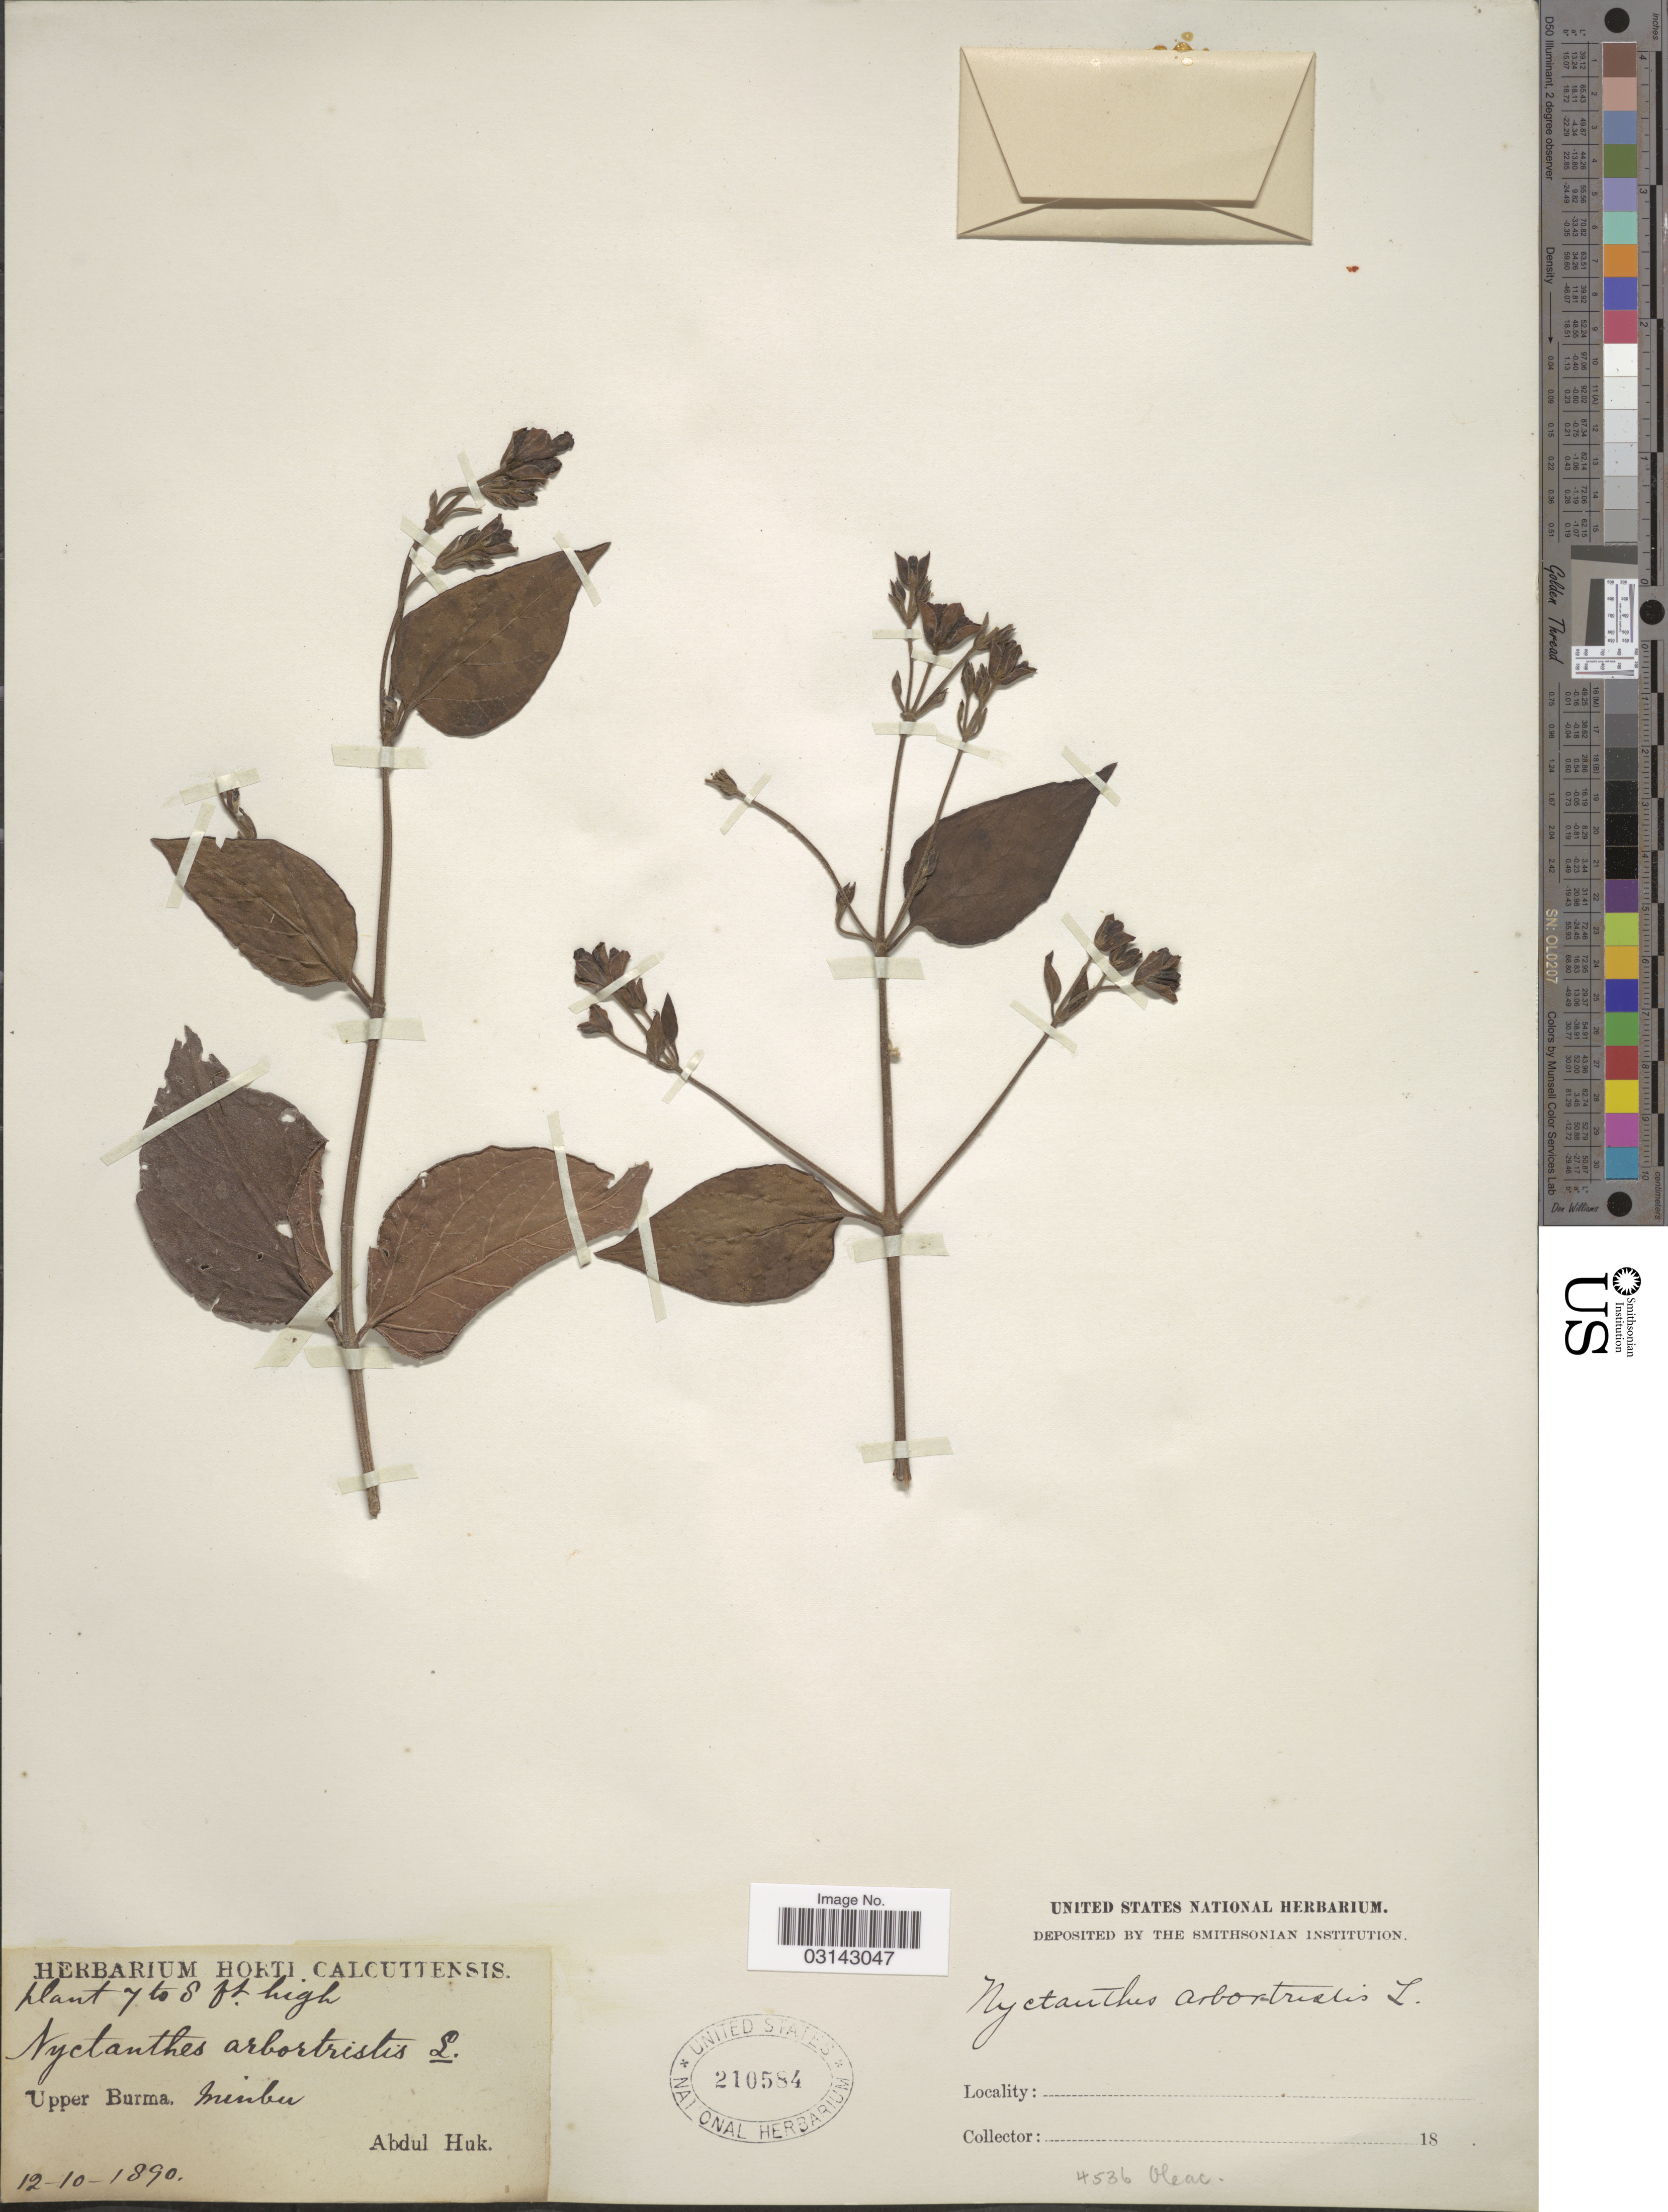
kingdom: Plantae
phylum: Tracheophyta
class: Magnoliopsida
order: Lamiales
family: Oleaceae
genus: Nyctanthes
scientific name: Nyctanthes arbor-tristis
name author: L.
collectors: A. Huk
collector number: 4536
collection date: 1890-10-12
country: Myanmar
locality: Upper Burma. Minbu.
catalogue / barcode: US 210584